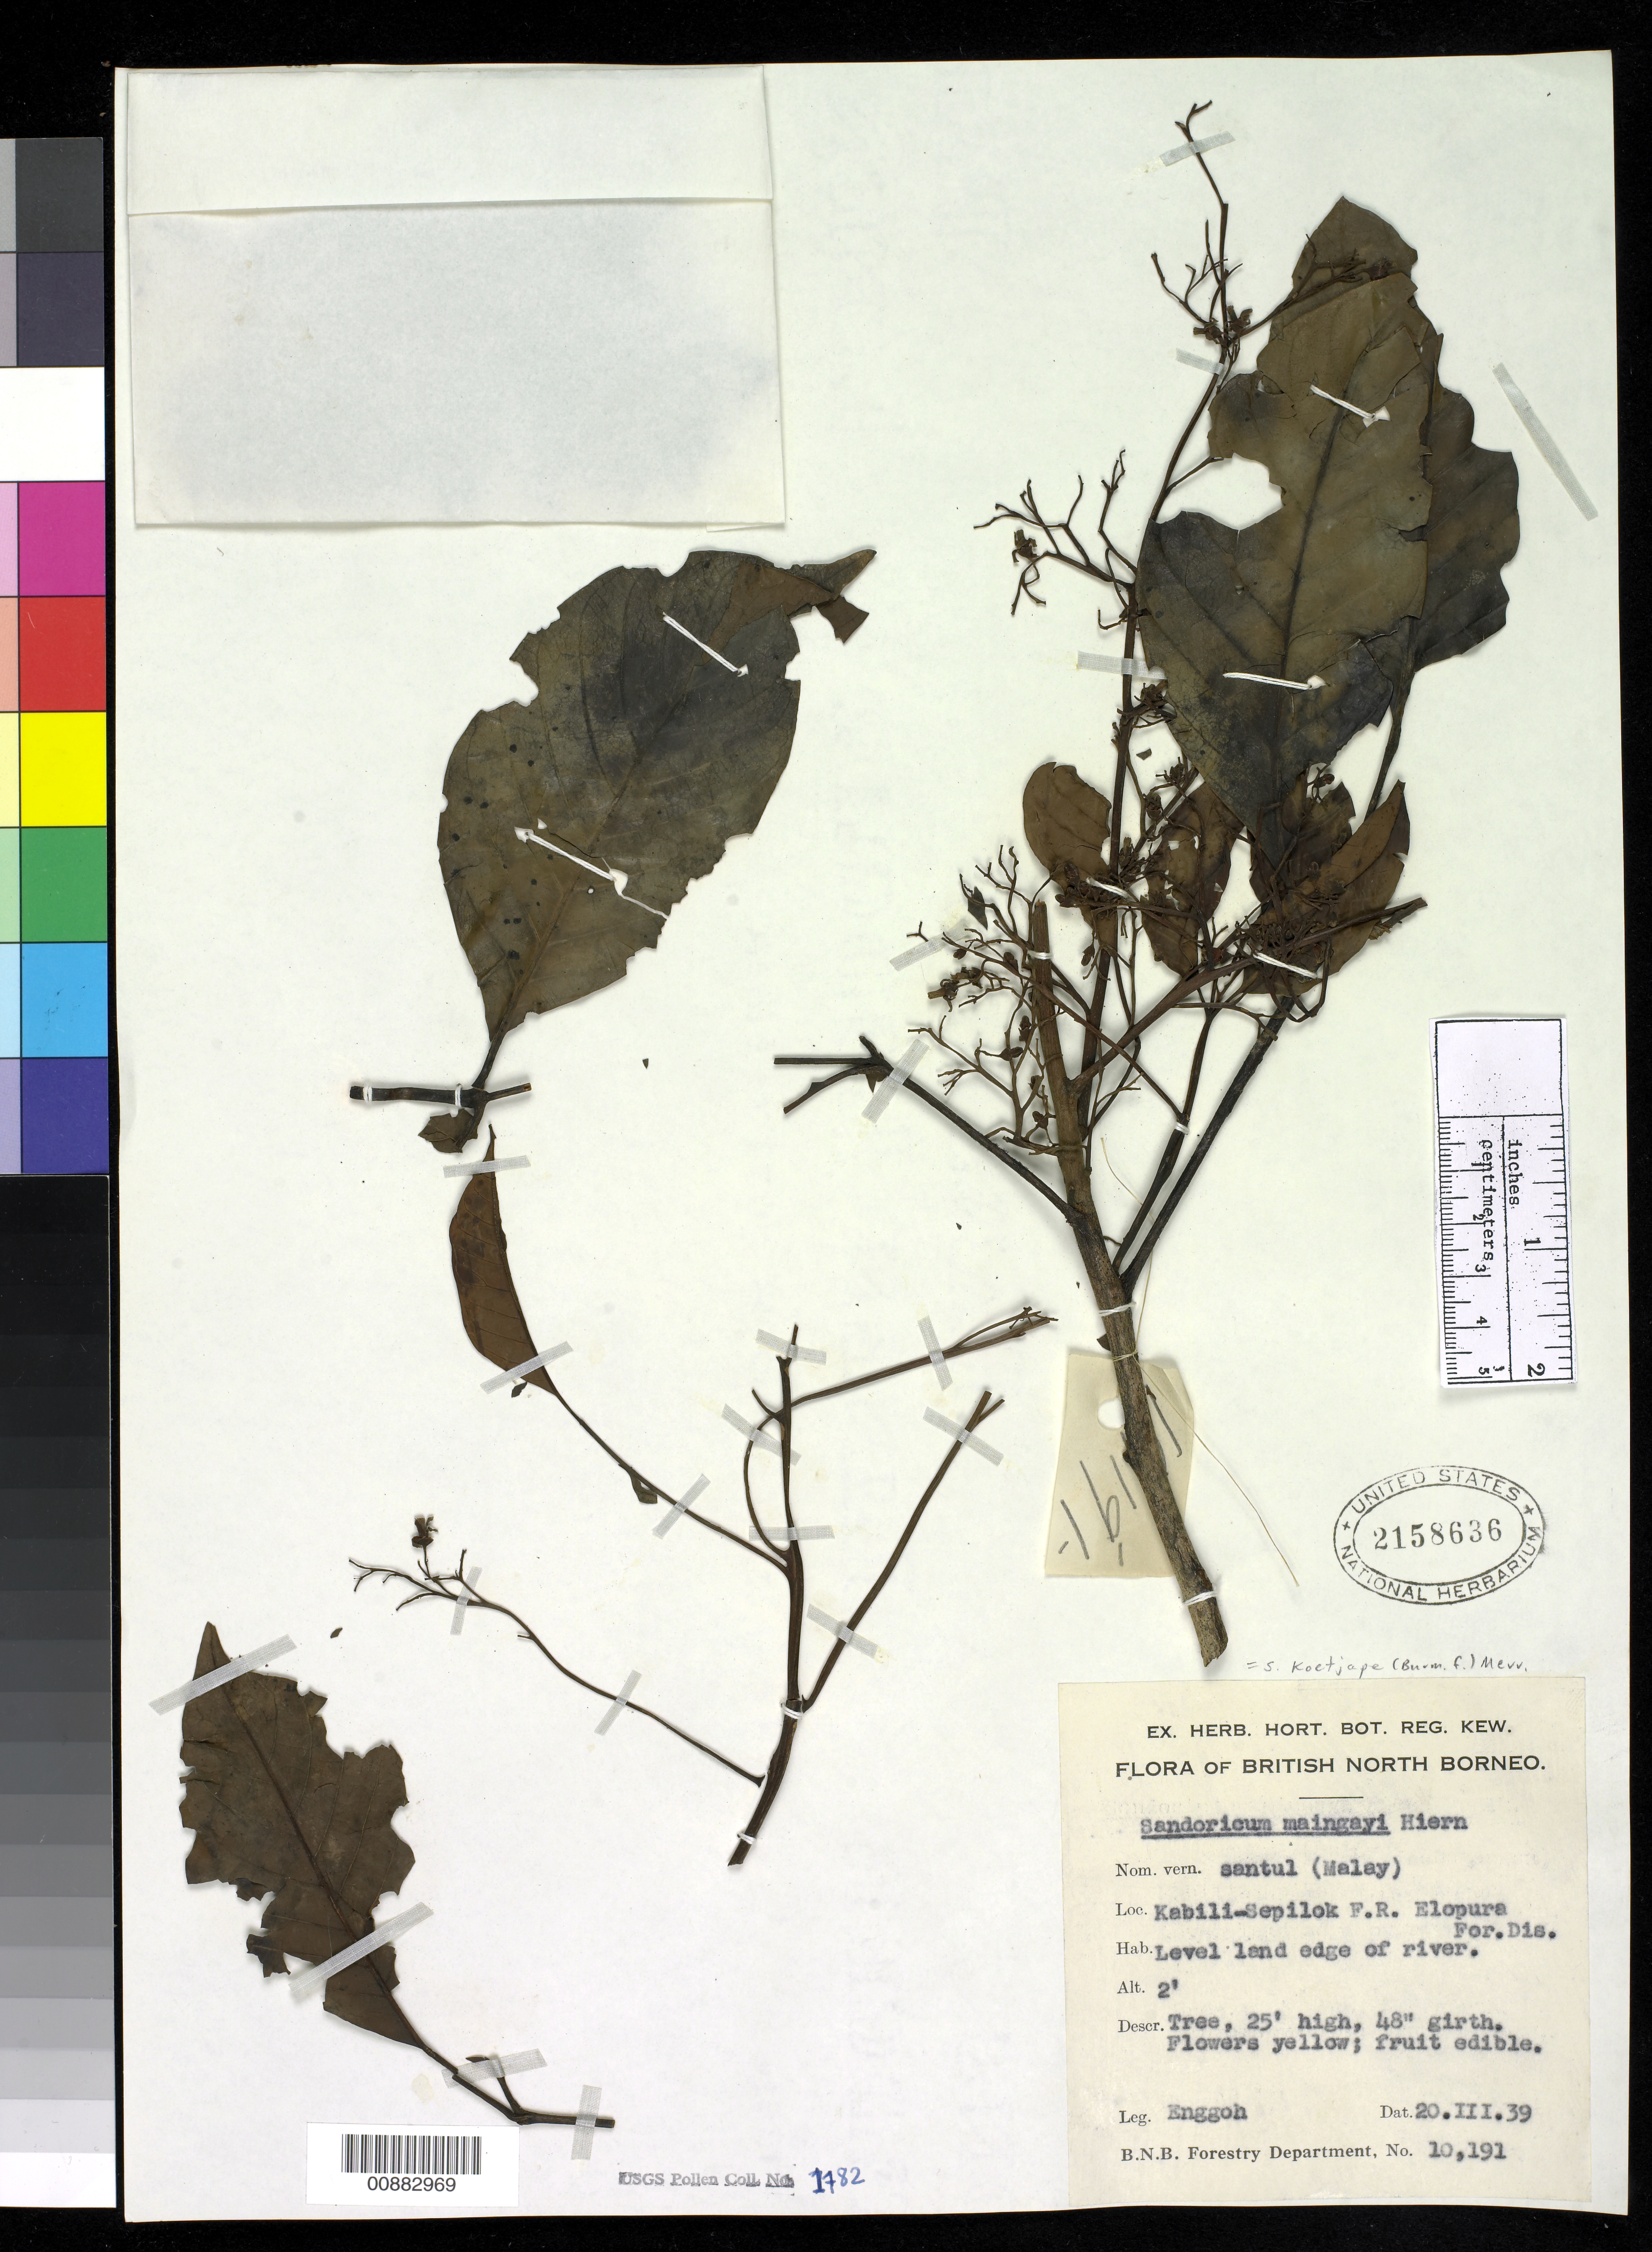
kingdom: Plantae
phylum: Tracheophyta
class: Magnoliopsida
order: Sapindales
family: Meliaceae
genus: Sandoricum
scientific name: Sandoricum koetjape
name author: (Burm. f.) Merr.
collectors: -. Enggoh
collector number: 10191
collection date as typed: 20 Mar 1939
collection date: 1939-03-20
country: Malaysia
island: Borneo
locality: Kabili-Sepilok F.R. Elopura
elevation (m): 1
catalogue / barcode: US 2158636